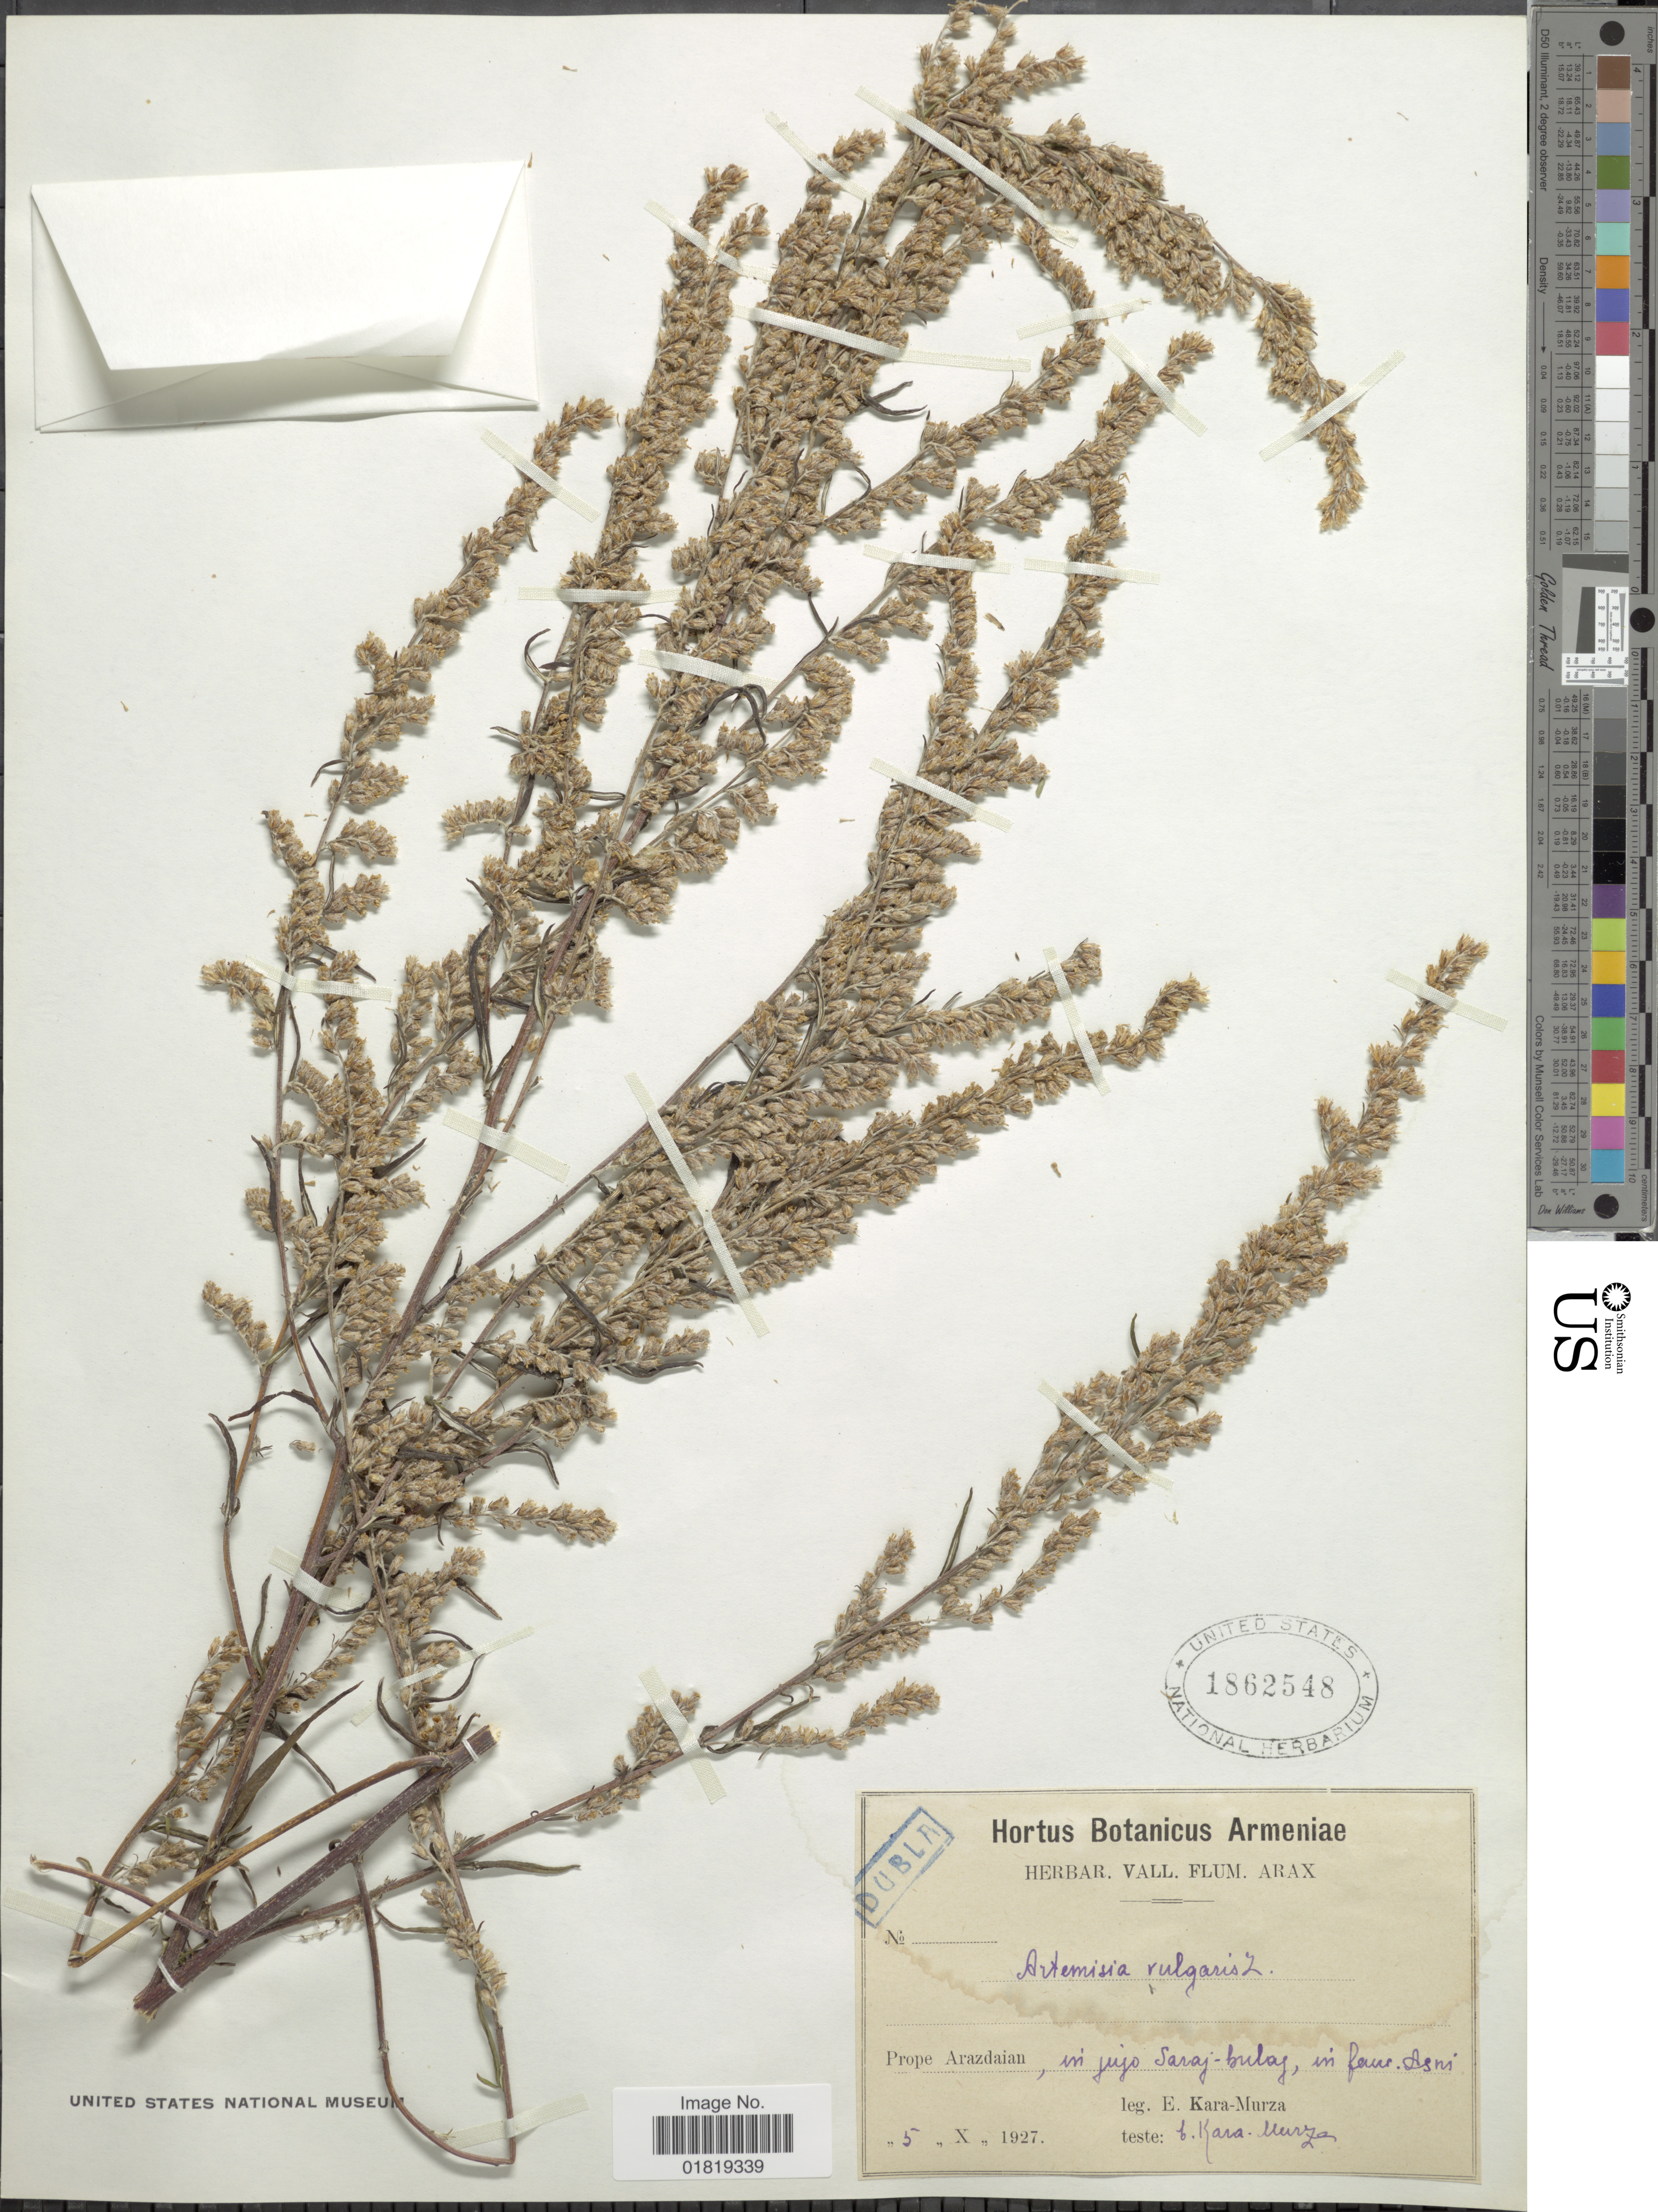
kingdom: Plantae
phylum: Tracheophyta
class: Magnoliopsida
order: Asterales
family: Asteraceae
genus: Artemisia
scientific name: Artemisia vulgaris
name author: L.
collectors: E. Kara-Murza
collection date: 1927-10-05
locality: Prope Arazdaian, in jujo Saraj-bulaj, in faur. Asmi [interpreted]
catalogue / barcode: US 1862548